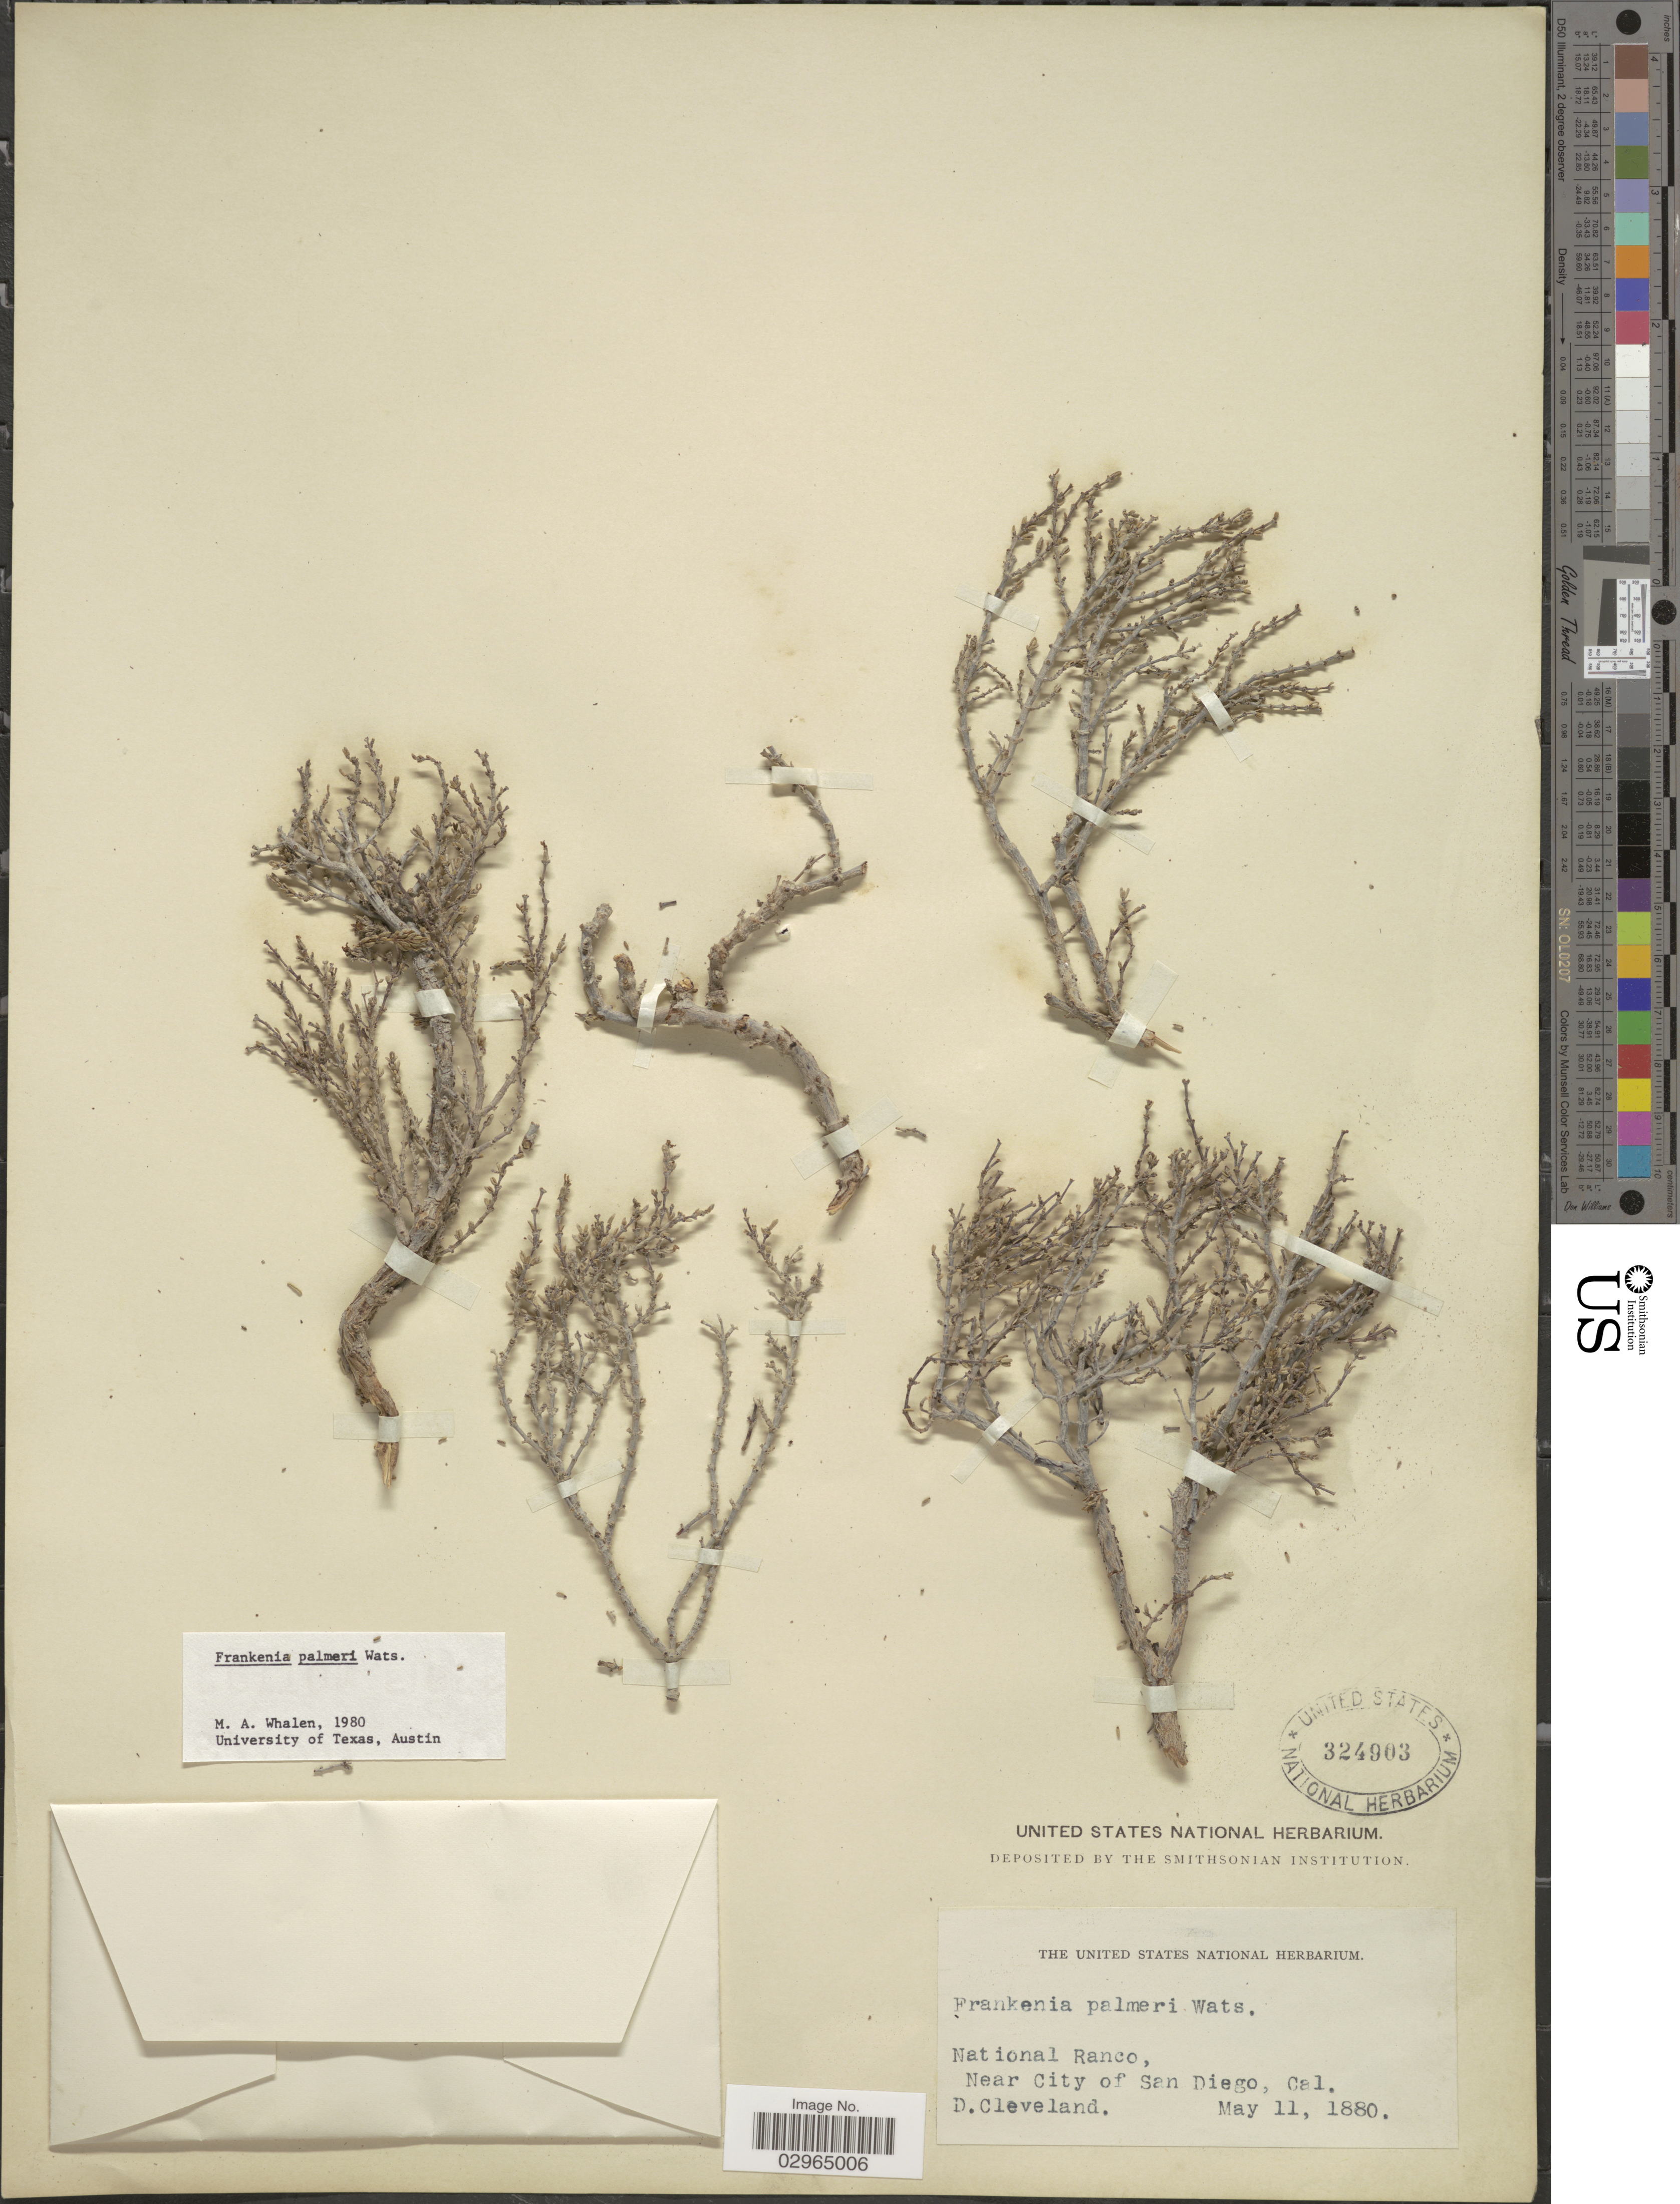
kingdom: Plantae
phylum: Tracheophyta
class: Magnoliopsida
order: Caryophyllales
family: Frankeniaceae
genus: Frankenia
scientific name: Frankenia palmeri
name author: S. Watson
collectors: D. Cleveland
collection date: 1880-05-11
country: United States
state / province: California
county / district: San Diego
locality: National Ranco. Near City of San Diego.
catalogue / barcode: US 324903